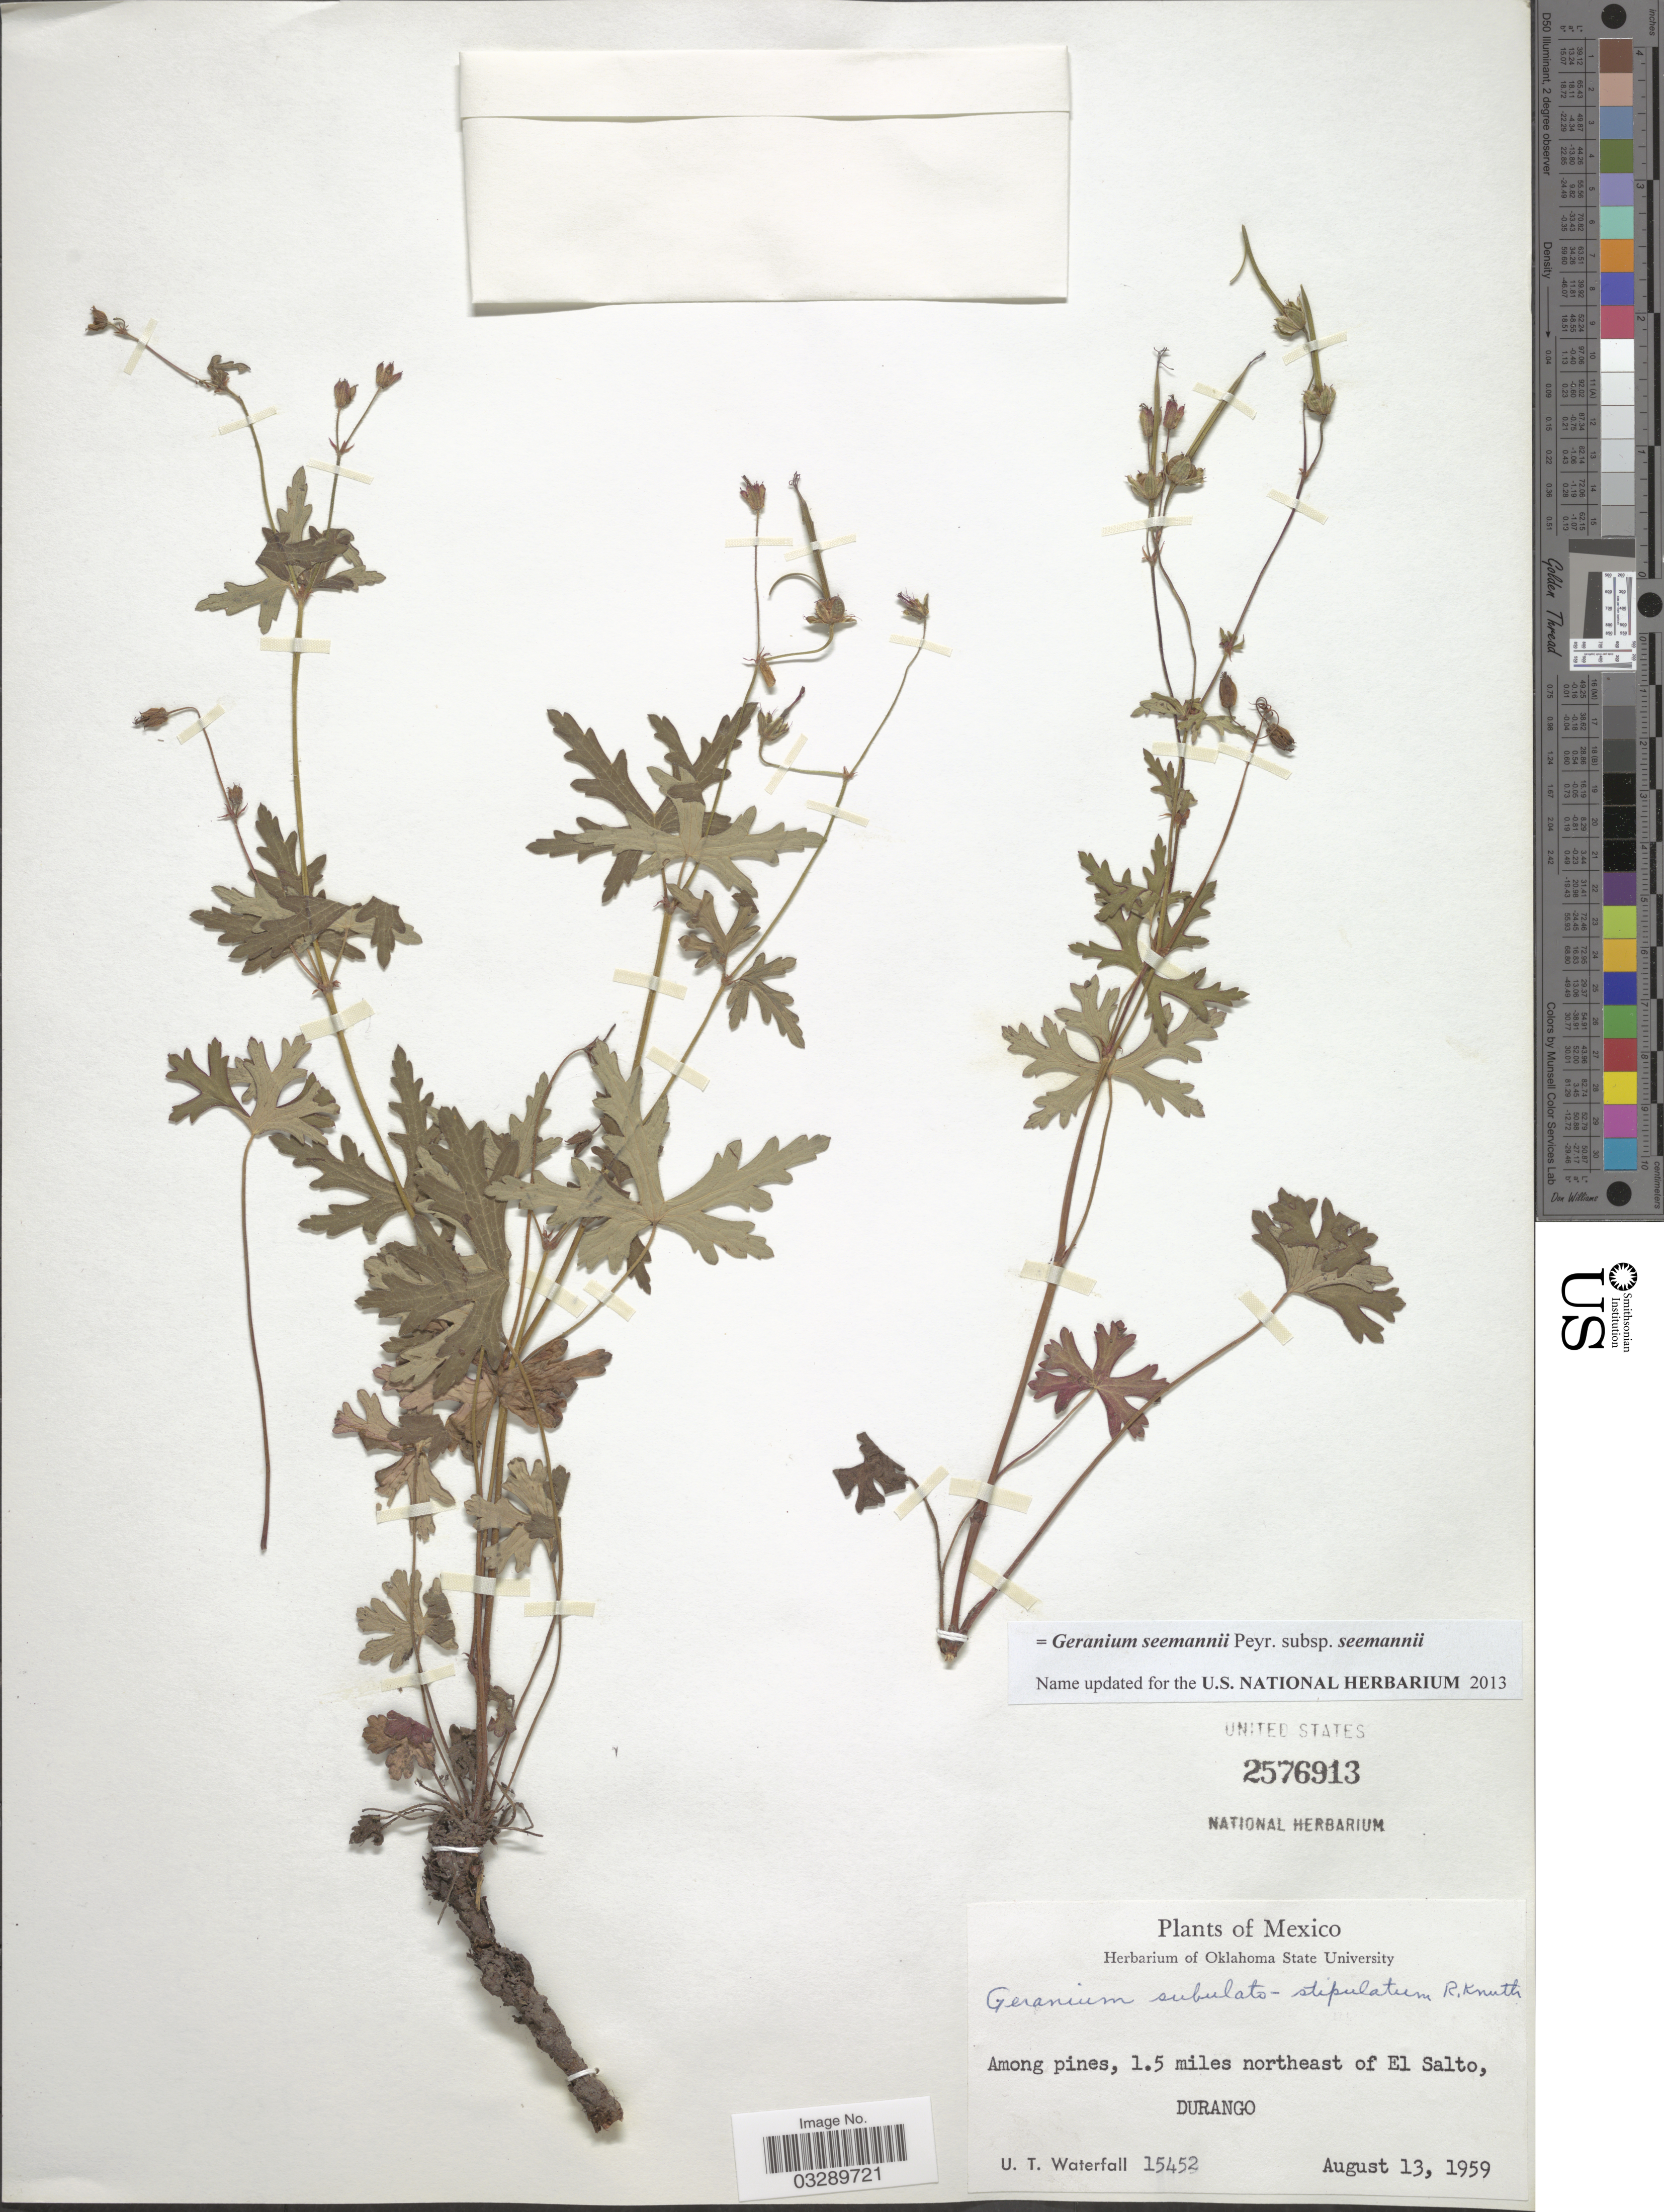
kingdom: Plantae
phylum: Tracheophyta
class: Magnoliopsida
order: Geraniales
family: Geraniaceae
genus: Geranium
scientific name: Geranium seemannii subsp. seemannii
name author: Peyr.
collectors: U. T. Waterfall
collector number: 15452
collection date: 1959-08-13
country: Mexico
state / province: Durango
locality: Among pines, 1.5 miles northeast of El Salto.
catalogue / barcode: US 2576913